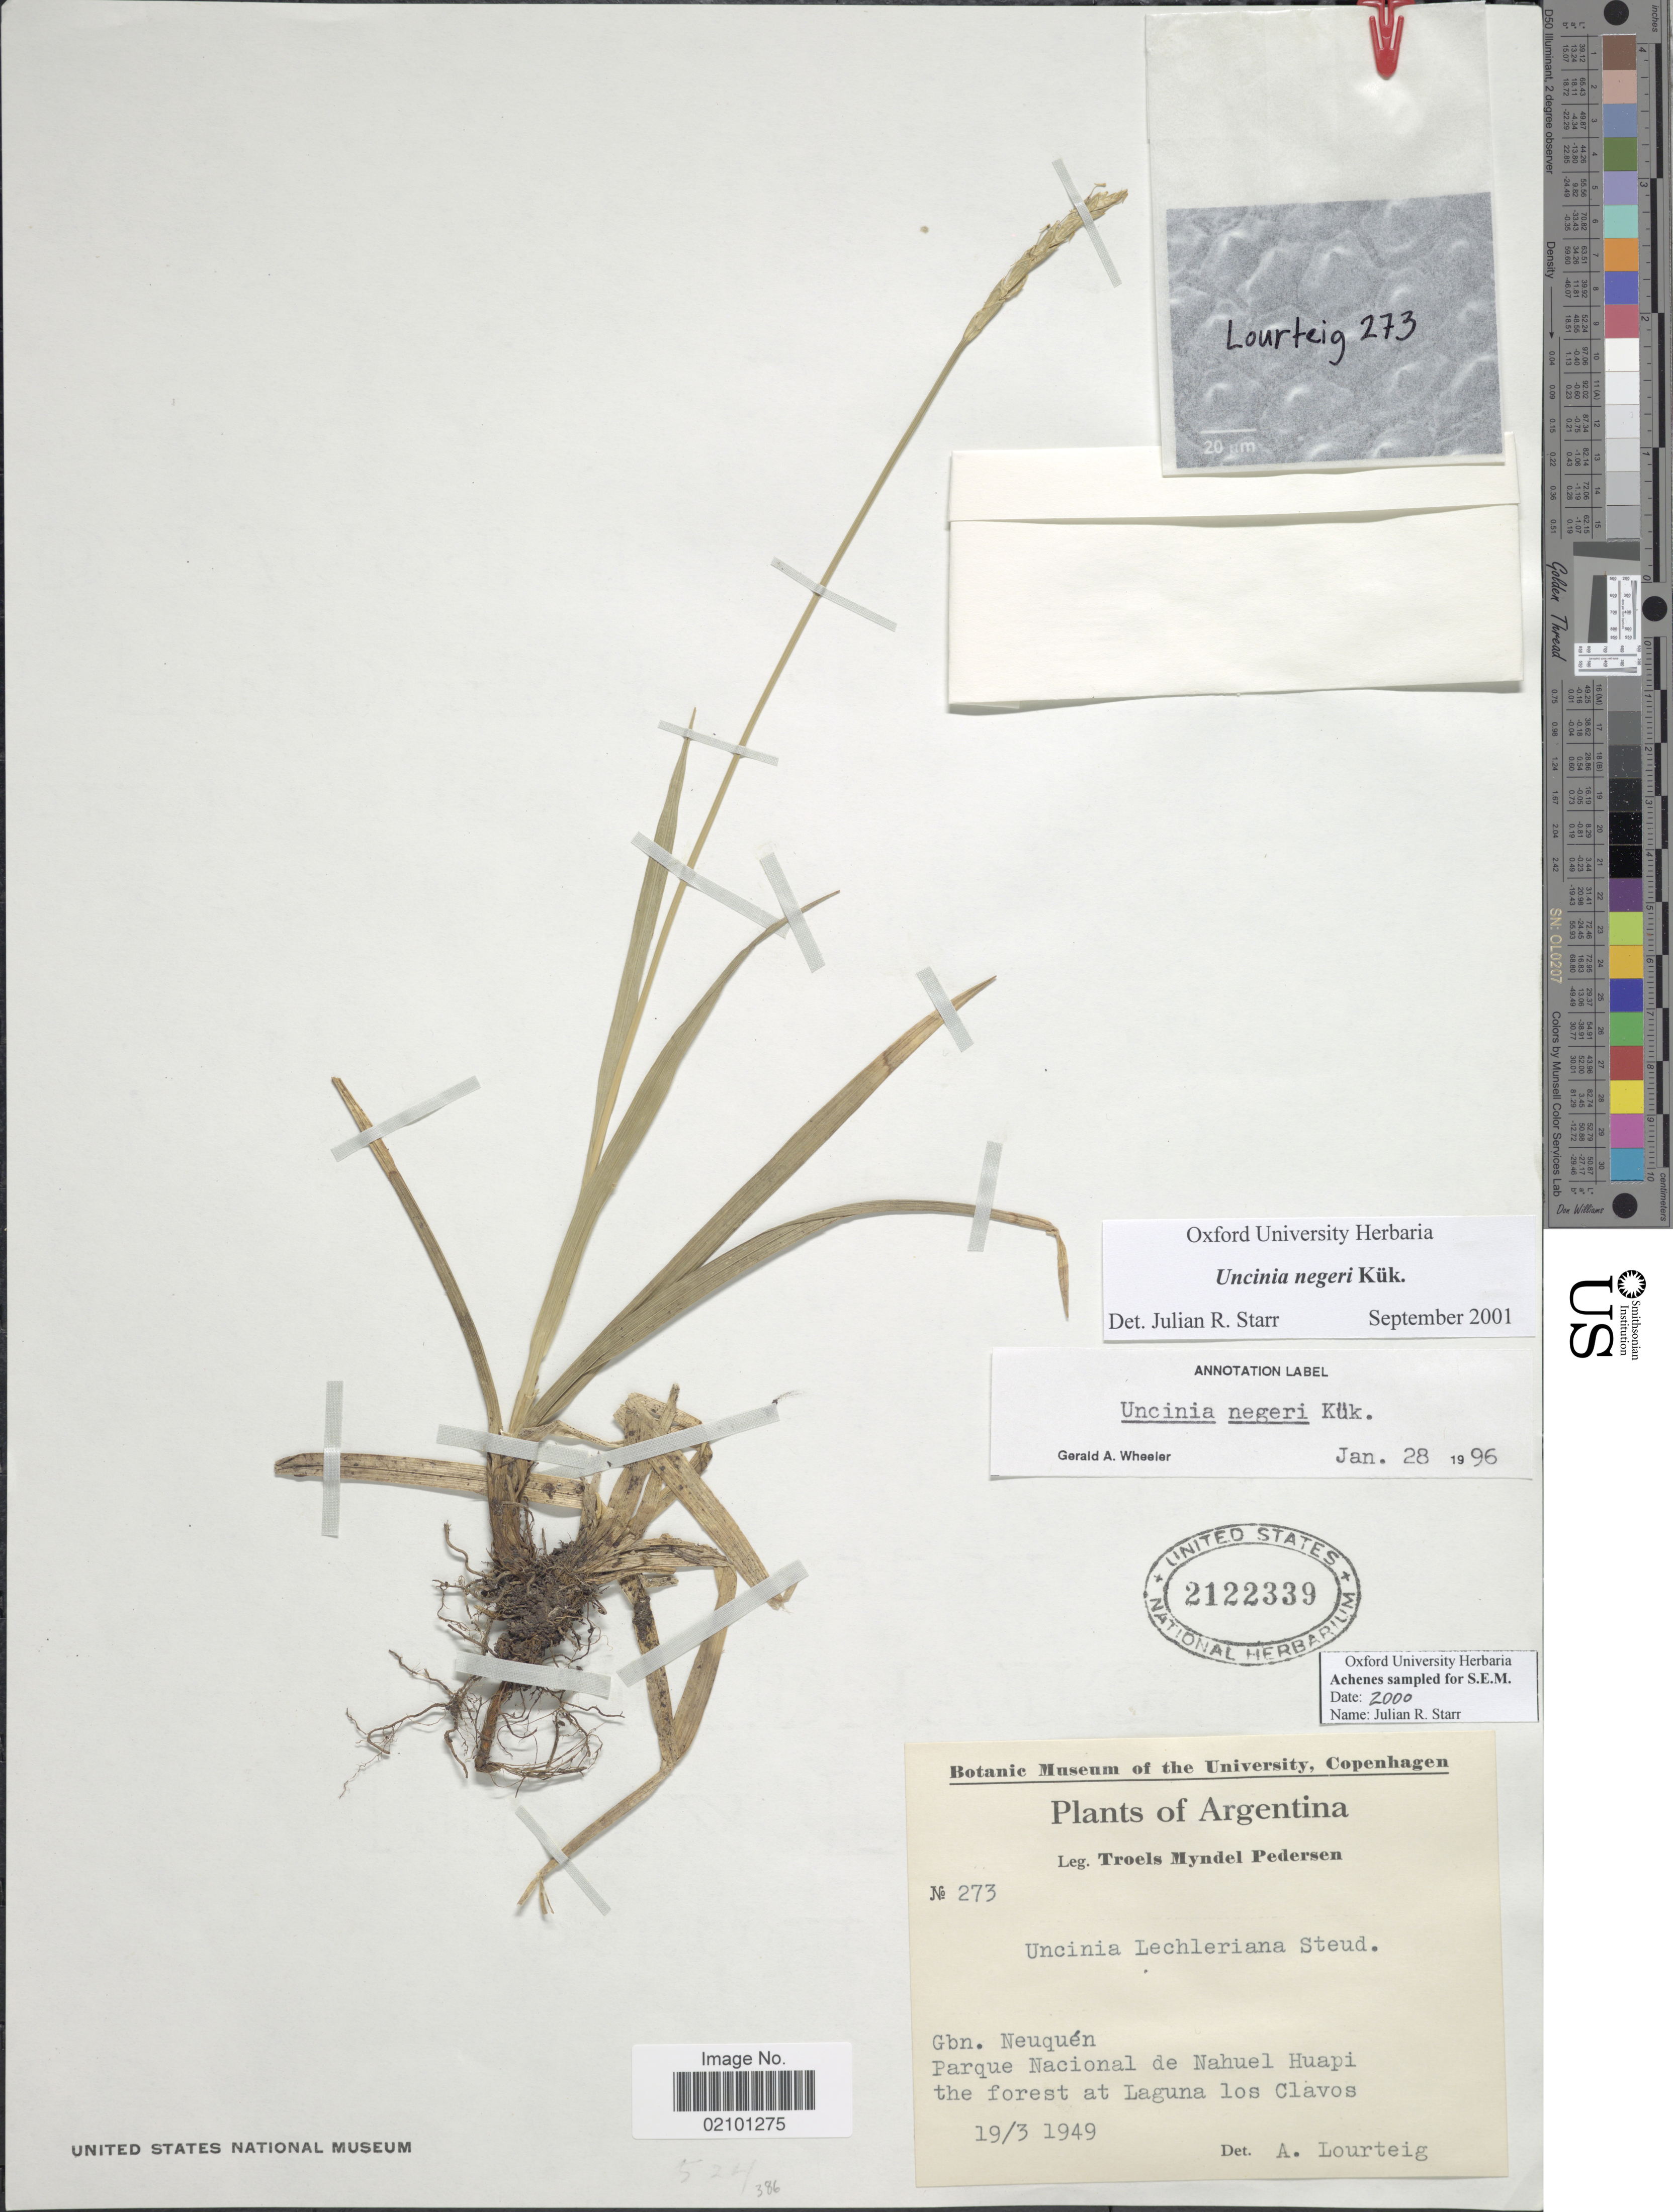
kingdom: Plantae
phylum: Tracheophyta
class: Liliopsida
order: Poales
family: Cyperaceae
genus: Carex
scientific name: Carex negeri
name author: (Kük.) J.R. Starr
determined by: Strong, Mark T., (BOT), Smithsonian Institution - National Museum of Natural History (UNITED STATES)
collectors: T. Pederson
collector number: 273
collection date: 1949-03-19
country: Argentina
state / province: Neuquen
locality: Gbn. Neuquen. Parque Nacional de Nahuel Huapi the forest at Laguna los Clavos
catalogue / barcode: US 2122339